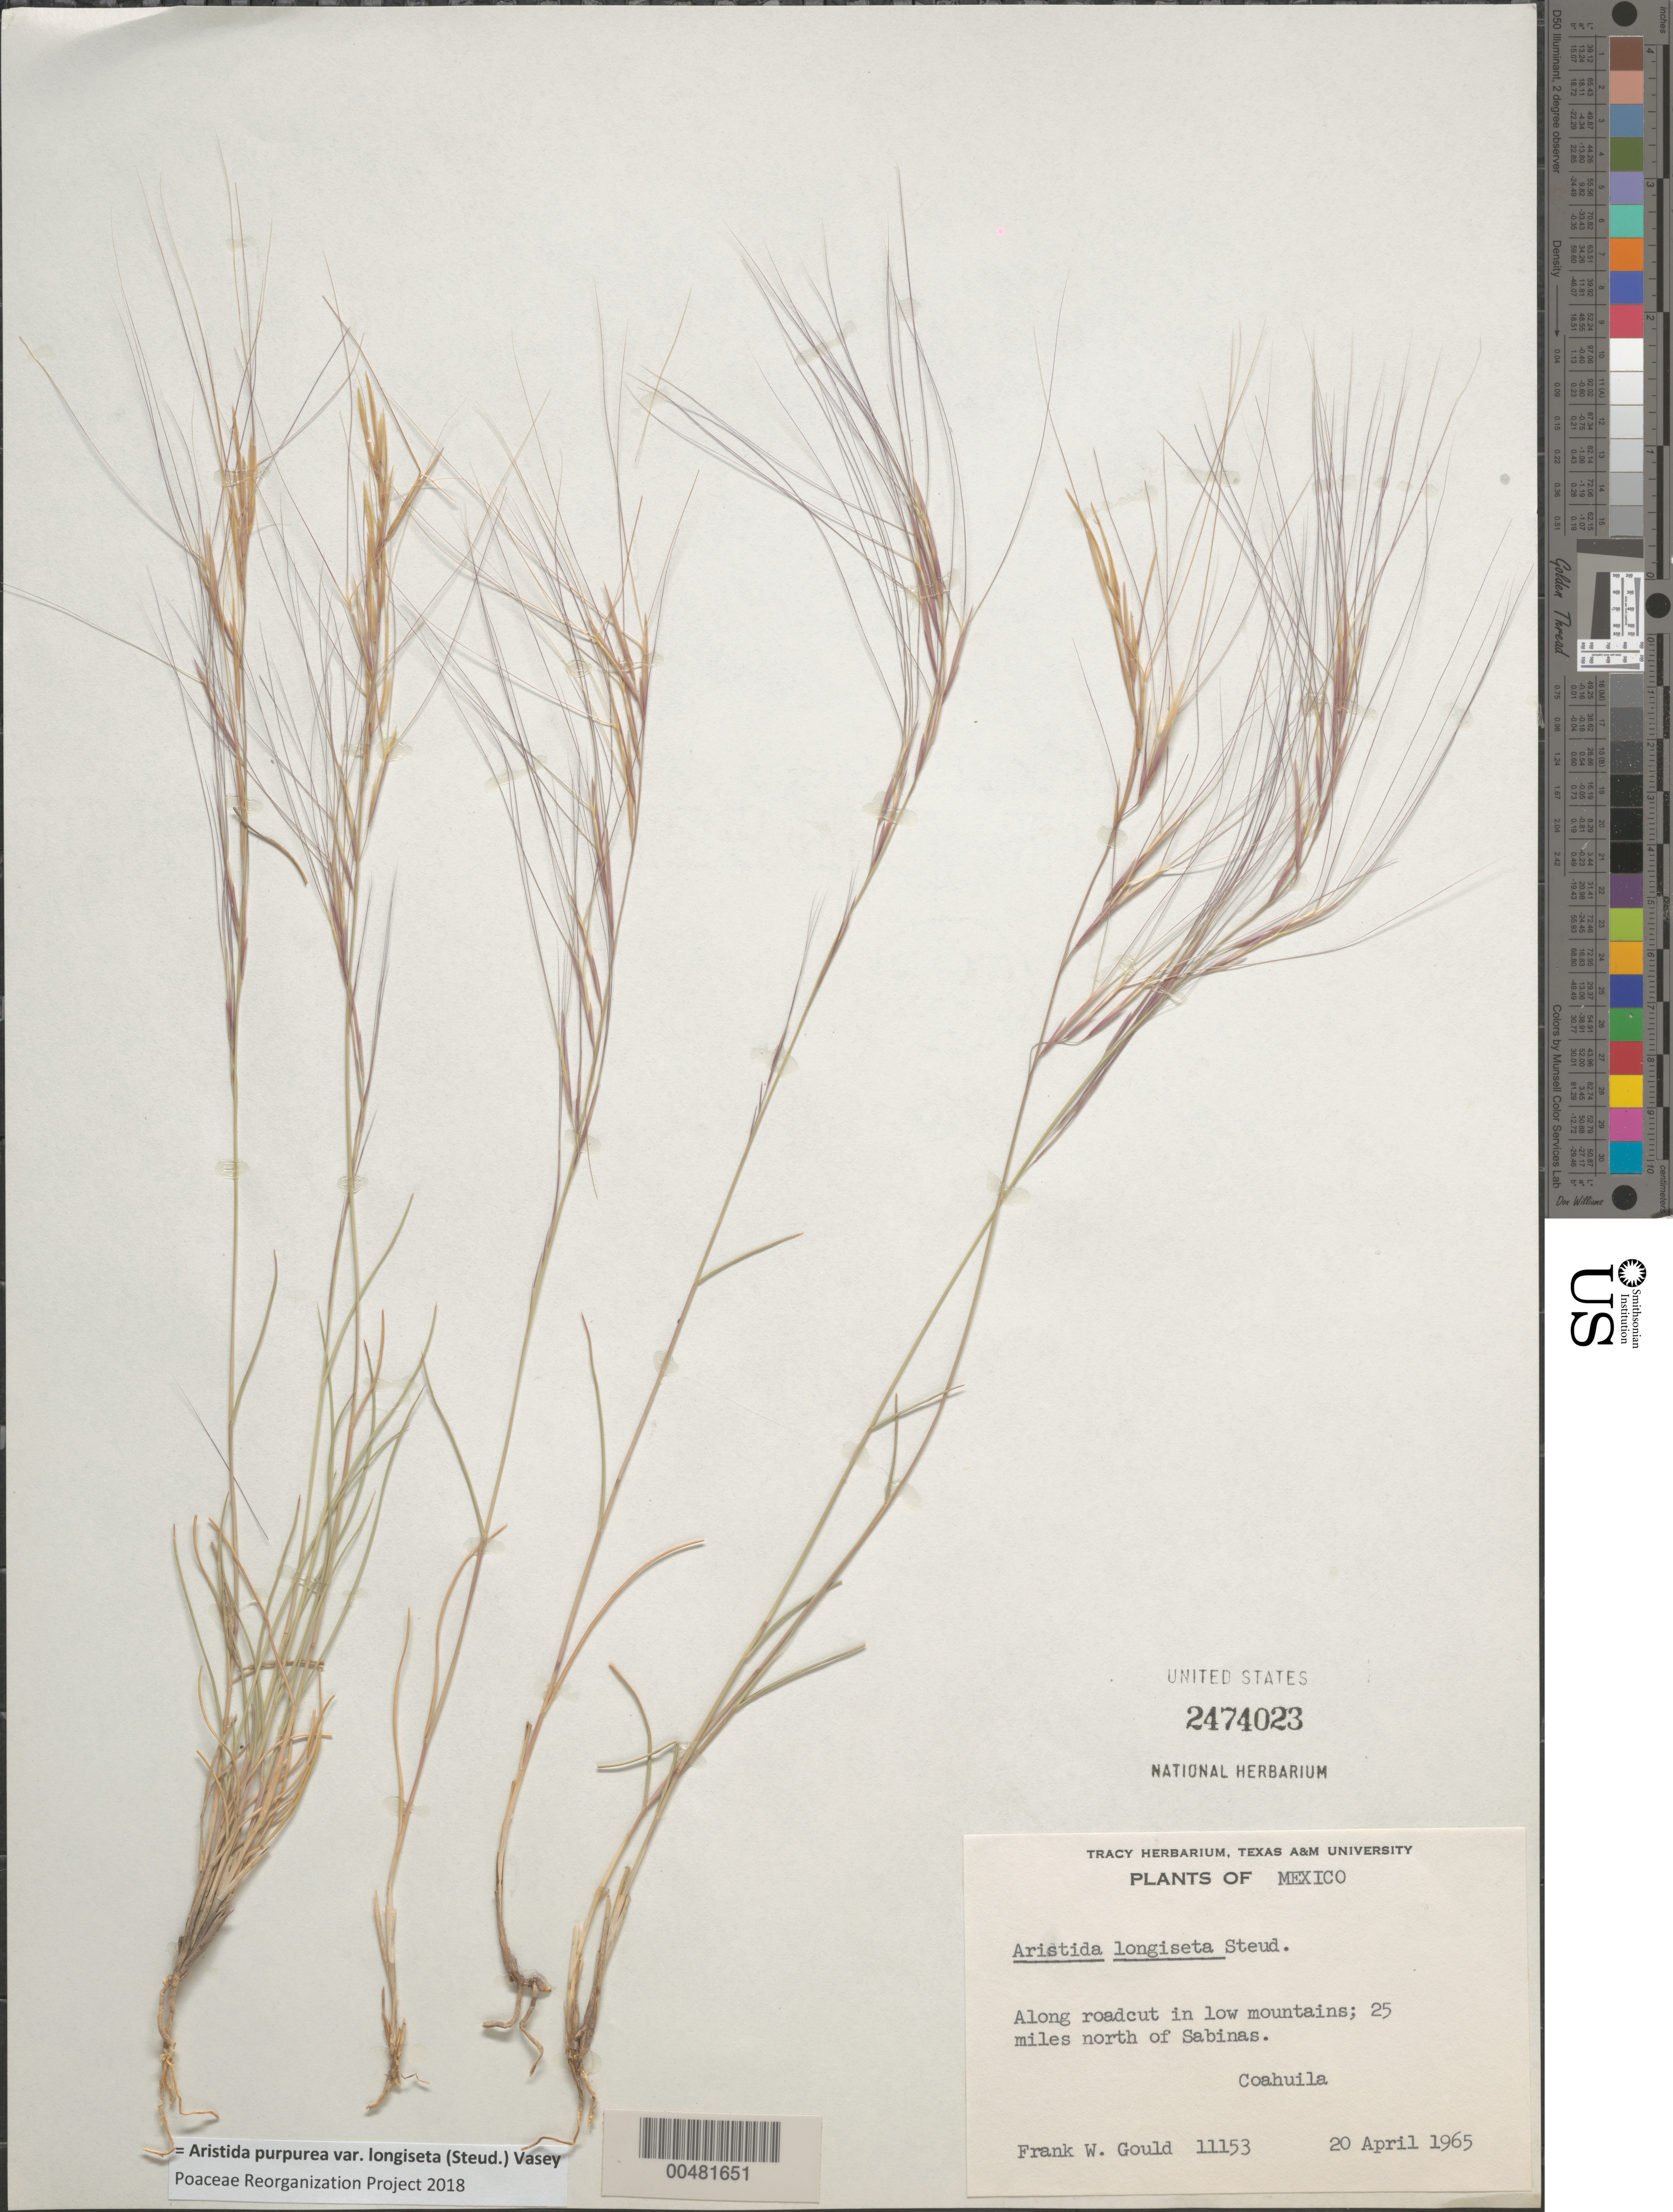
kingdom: Plantae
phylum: Tracheophyta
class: Liliopsida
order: Poales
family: Poaceae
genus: Aristida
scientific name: Aristida purpurea var. longiseta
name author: (Steud.) Vasey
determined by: Poaceae Reorganization Project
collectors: F. W. Gould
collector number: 11153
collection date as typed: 20 Apr 1965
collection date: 1965-04-20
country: Mexico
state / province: Coahuila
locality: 25 mi N of Sabinas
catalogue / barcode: US 2474023